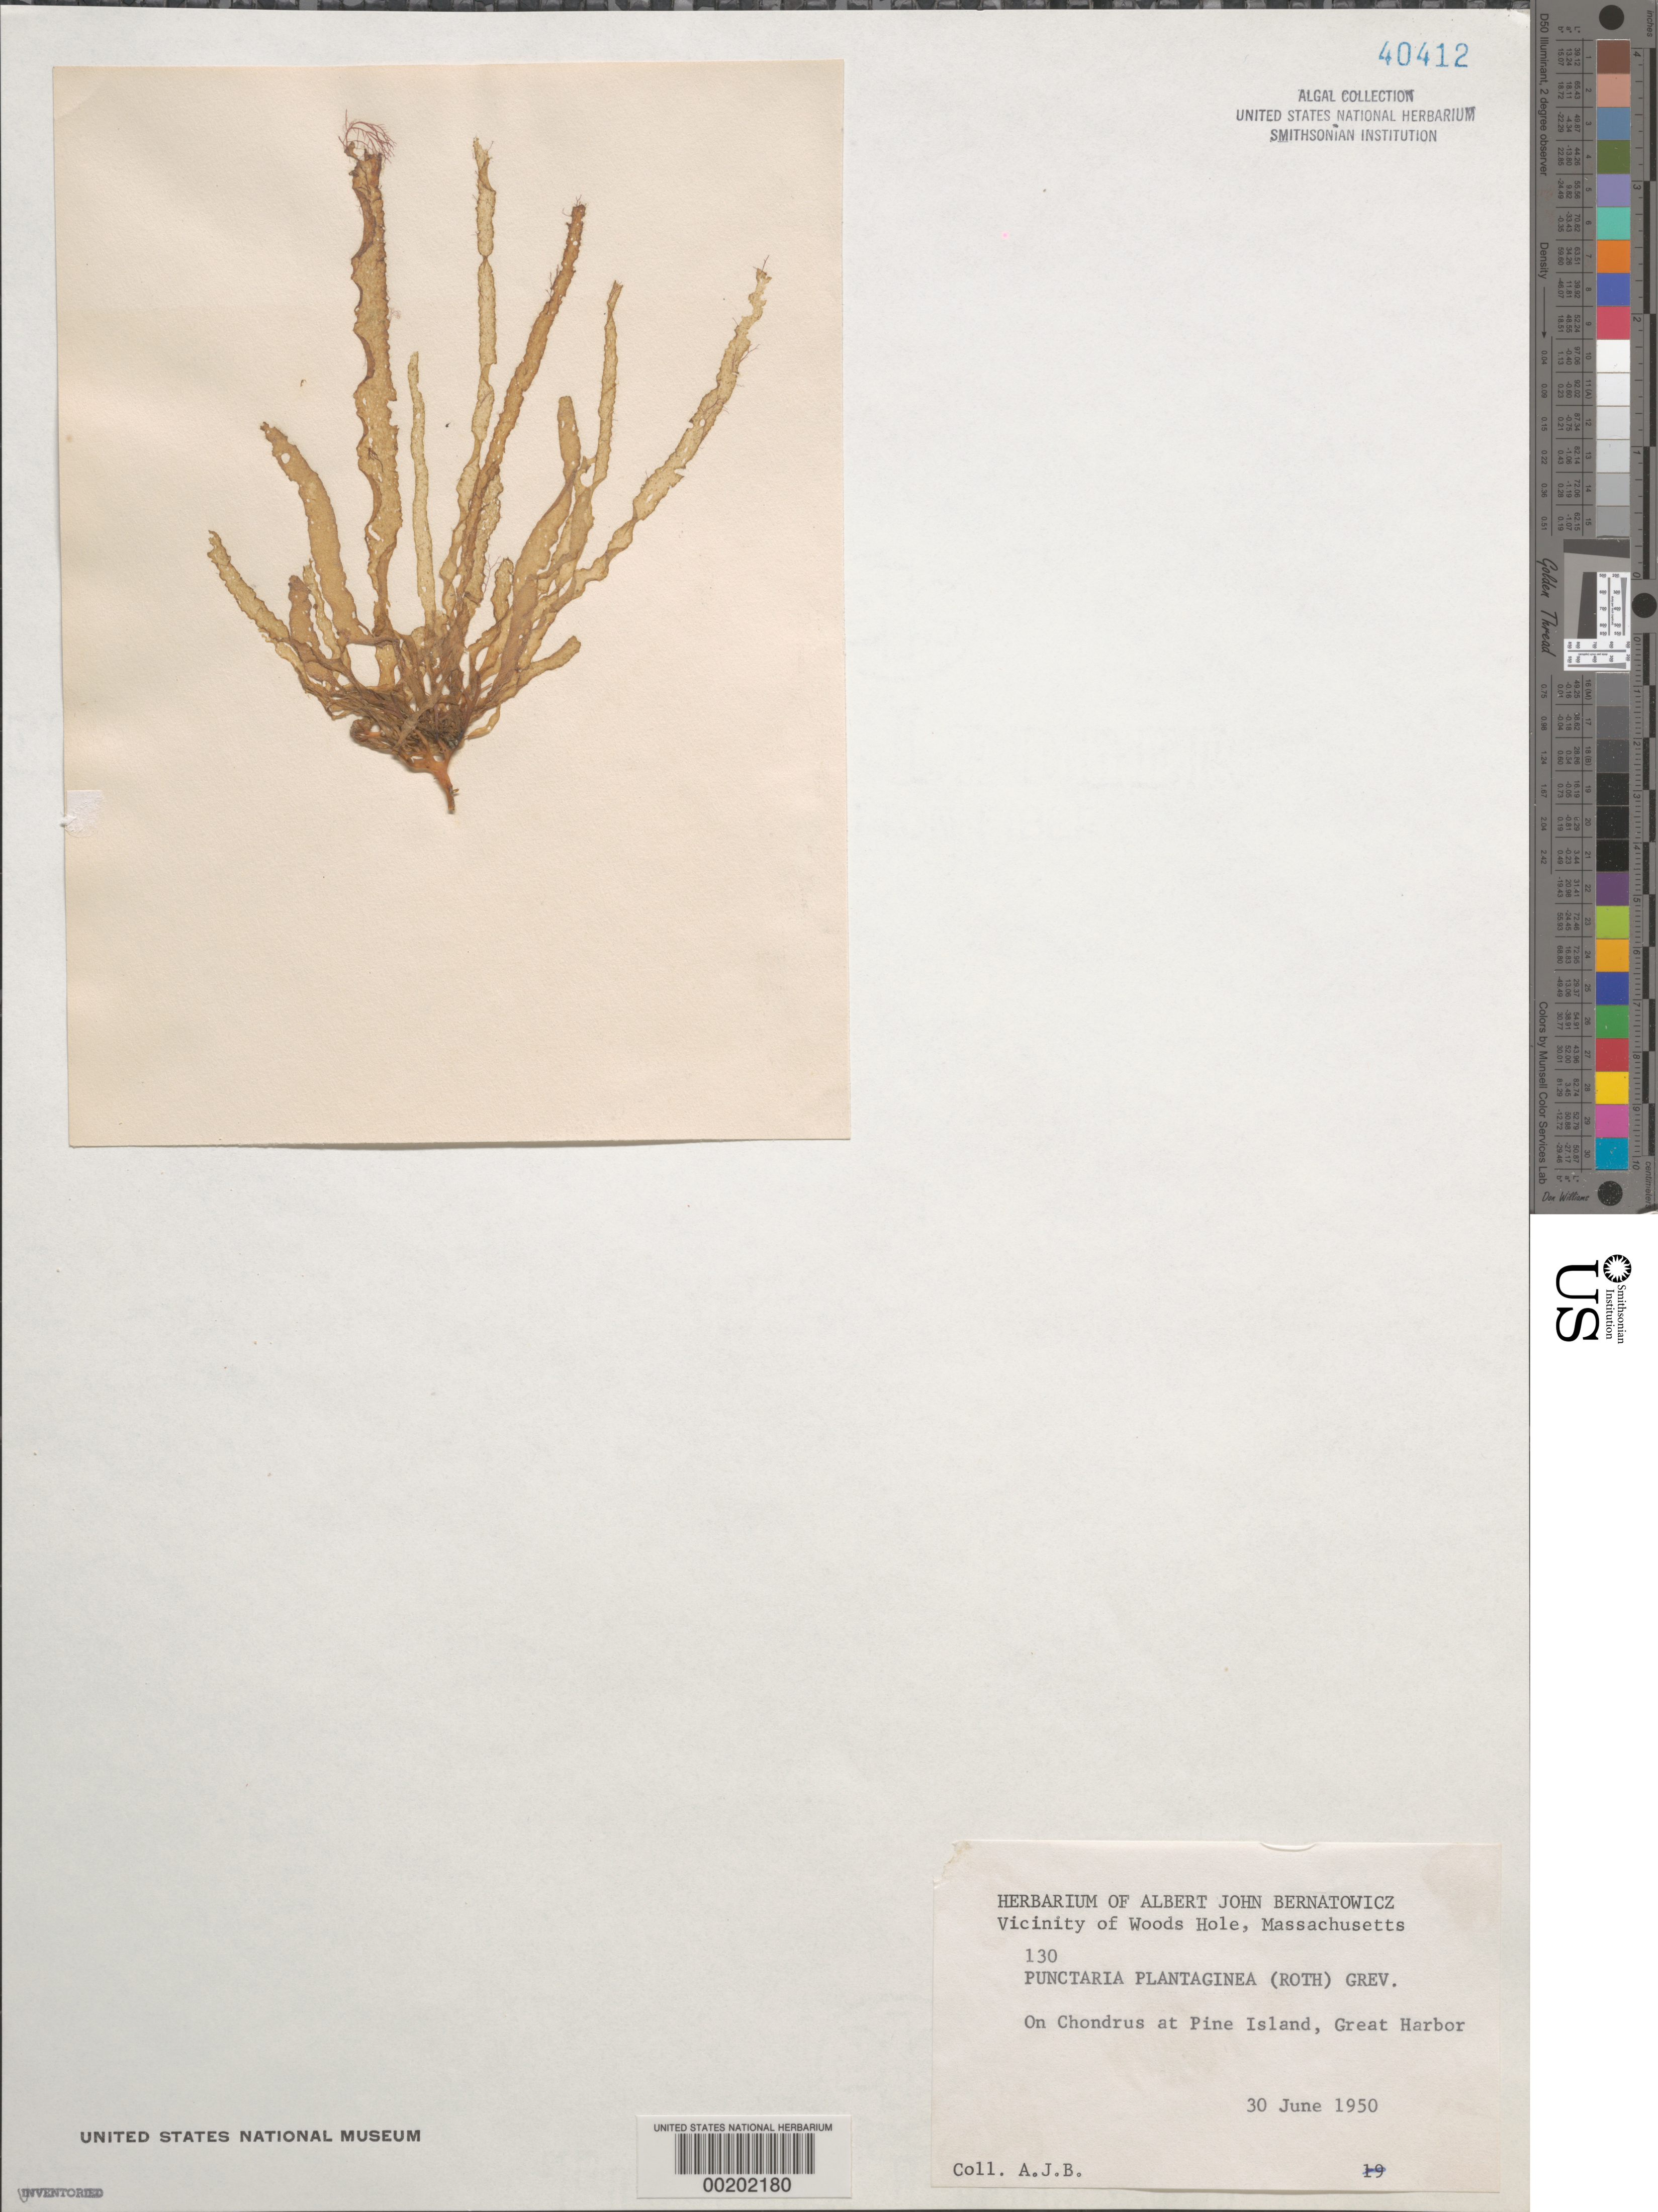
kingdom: Chromista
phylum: Ochrophyta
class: Phaeophyceae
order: Dictyosiphonales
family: Punctariaceae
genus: Punctaria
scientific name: Punctaria plantaginea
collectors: A. Bernatowicz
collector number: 130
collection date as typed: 30 Jun 1950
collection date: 1950-06-30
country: United States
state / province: Massachusetts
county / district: Dukes County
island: Pine Island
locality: Great Harbor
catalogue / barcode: US 40412